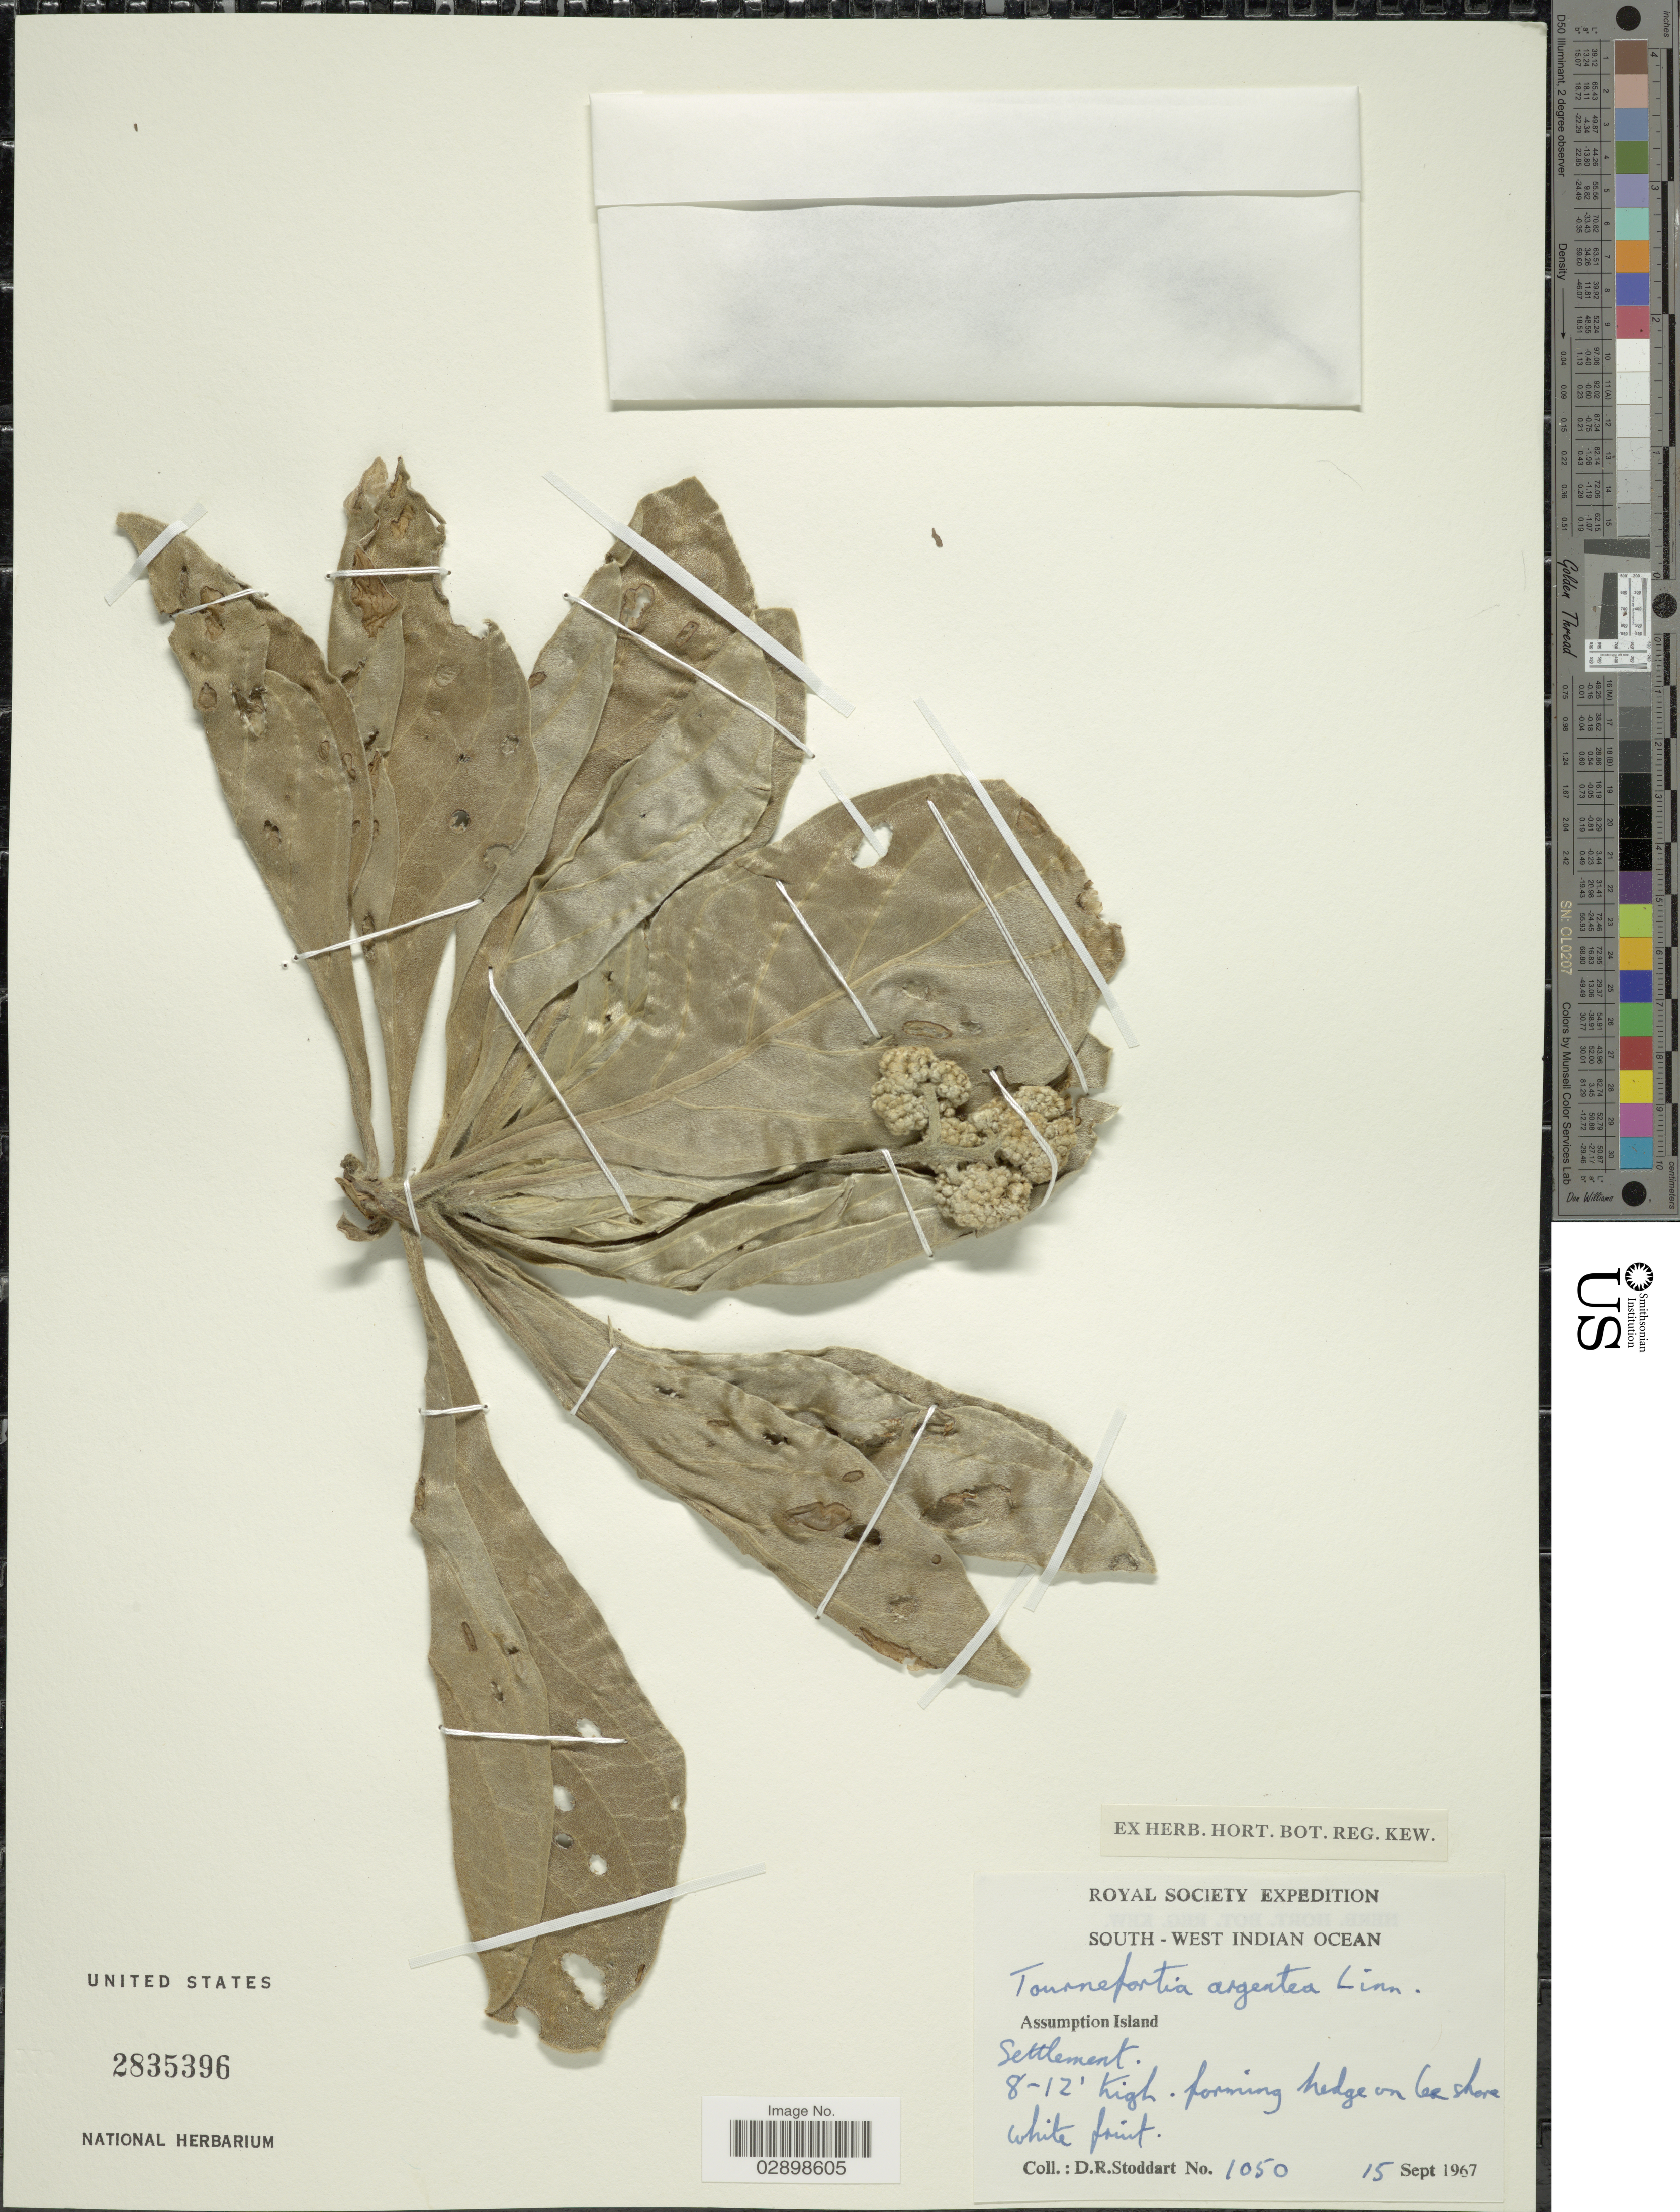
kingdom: Plantae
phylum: Tracheophyta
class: Magnoliopsida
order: Boraginales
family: Heliotropiaceae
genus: Tournefortia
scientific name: Tournefortia argentea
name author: L. f.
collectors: D. R. Stoddart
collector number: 1050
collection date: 1967-09-15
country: Seychelles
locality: Royal Society. South-West Indian Ocean. Assumption Island.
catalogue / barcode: US 2835396